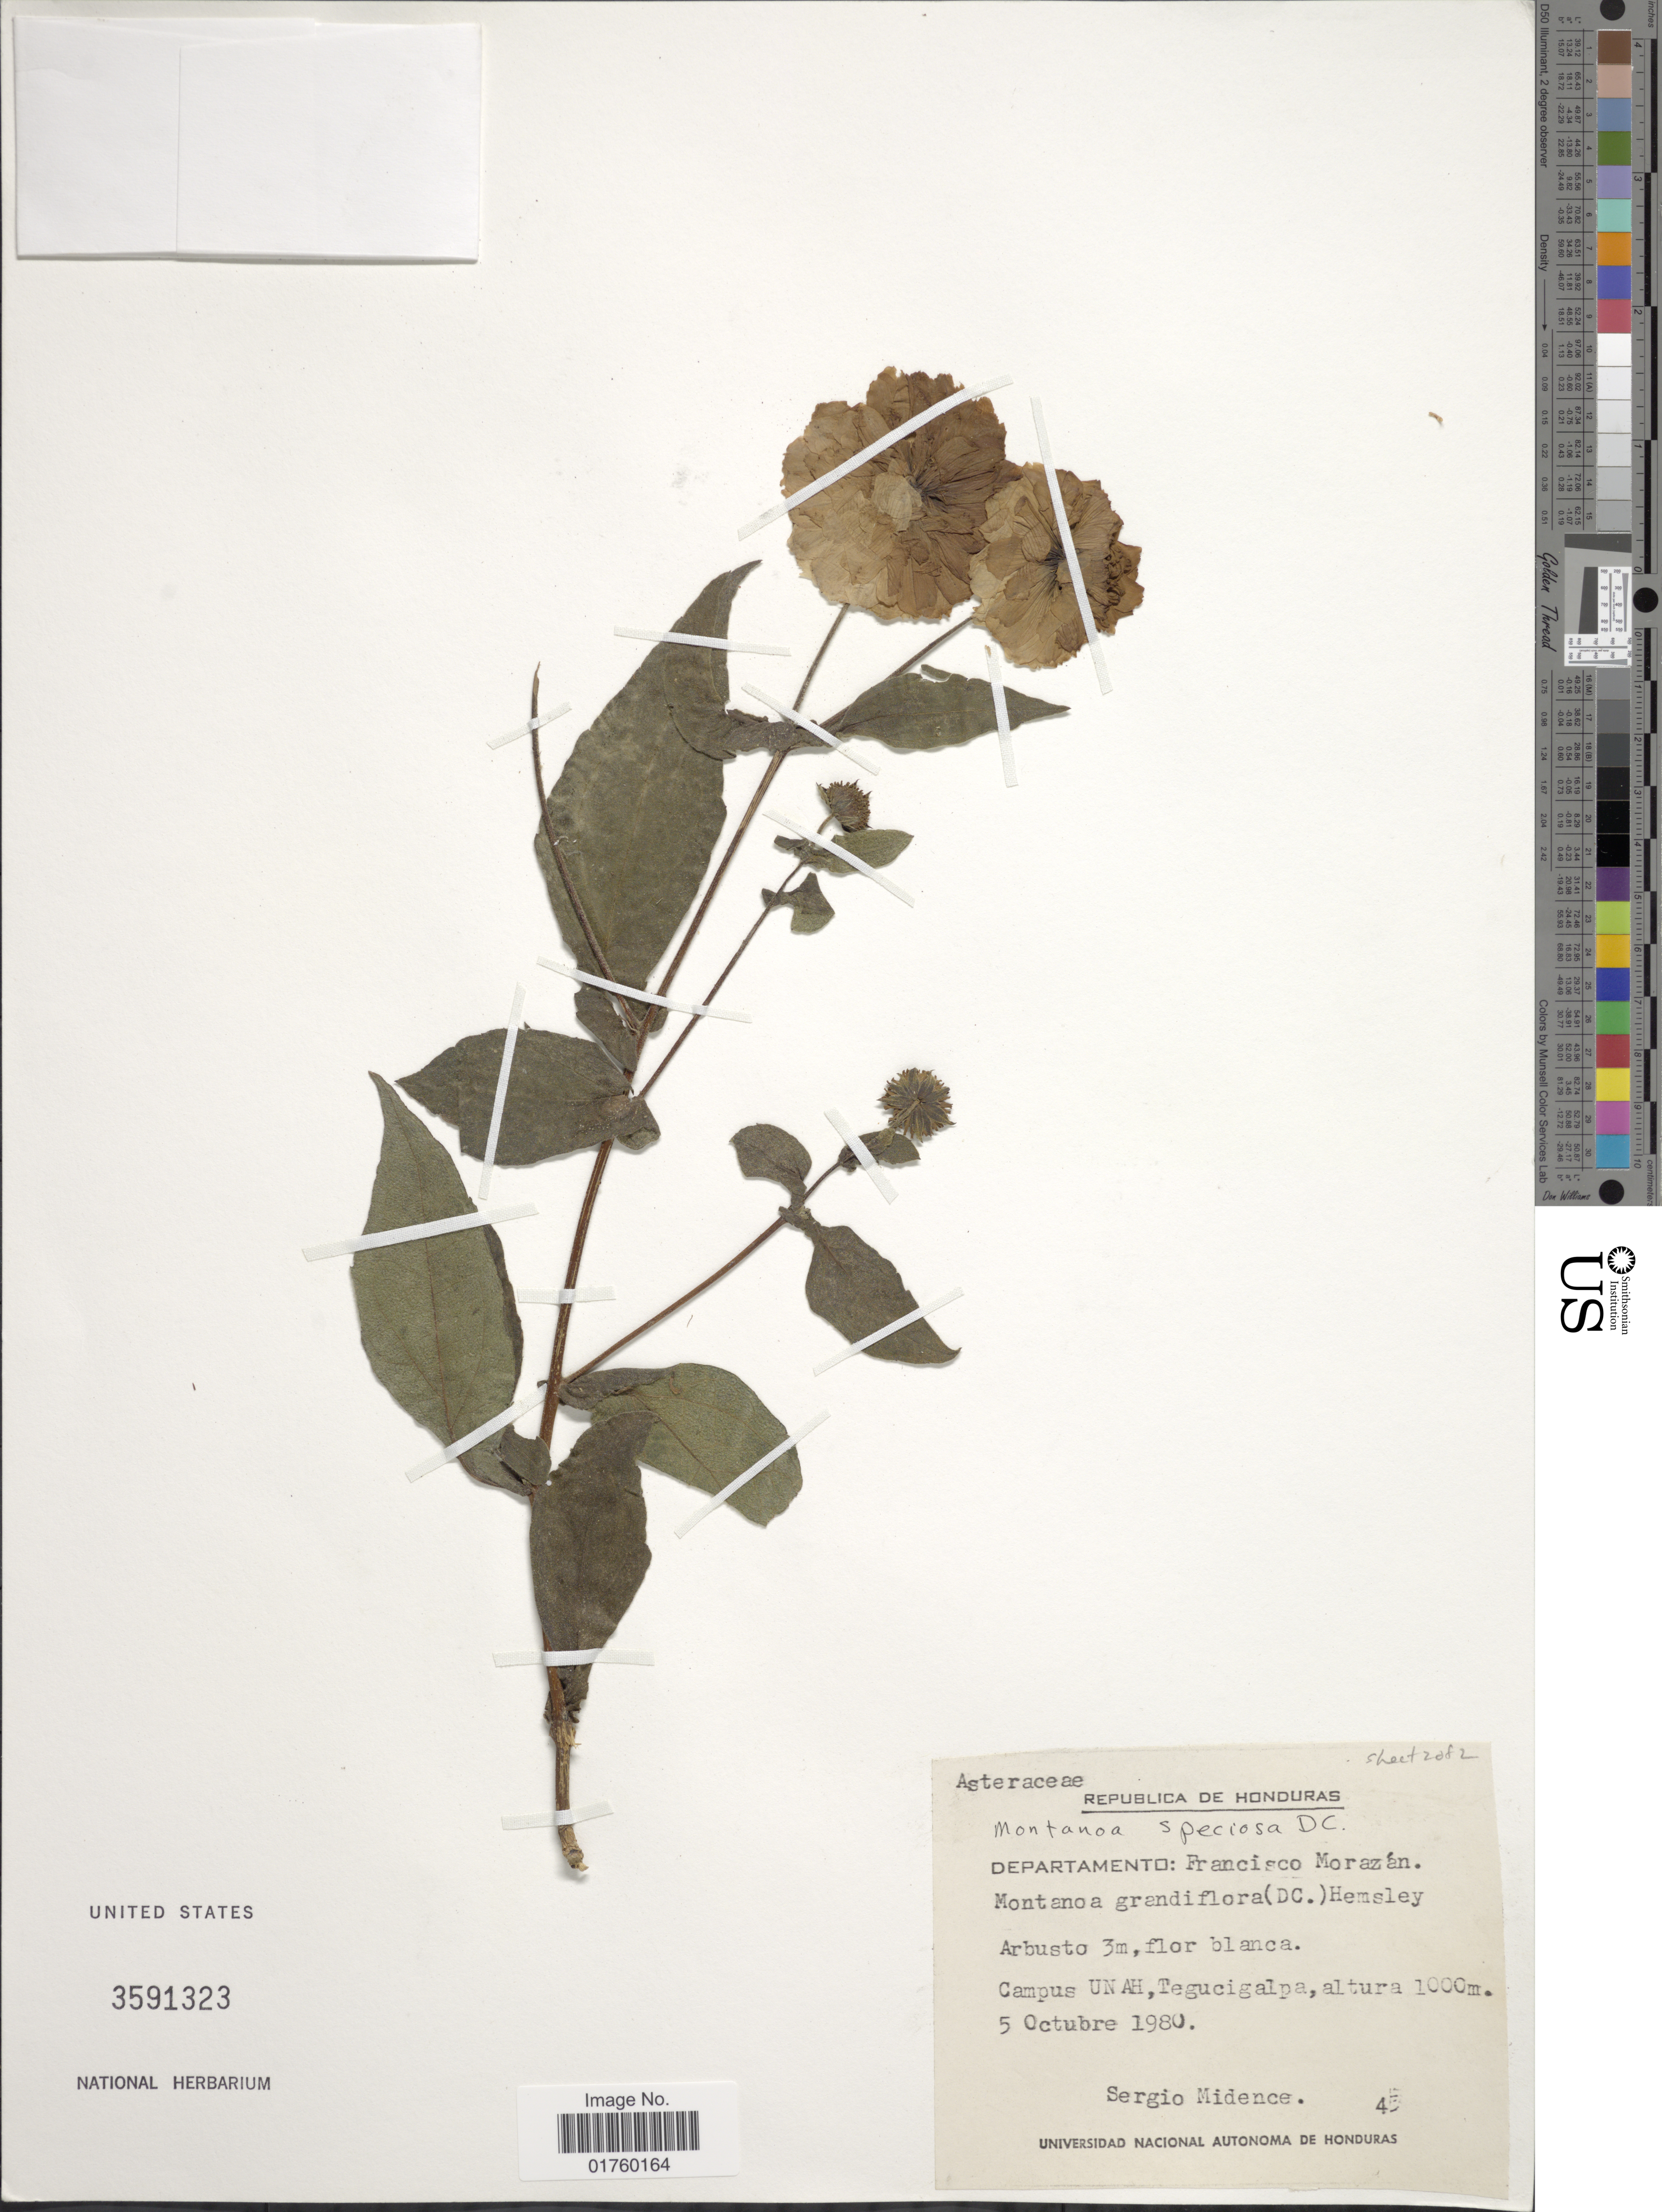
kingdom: Plantae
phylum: Tracheophyta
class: Magnoliopsida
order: Asterales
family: Asteraceae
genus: Montanoa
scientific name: Montanoa speciosa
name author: (DC.) Sch. Bip. ex K. Koch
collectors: S. Midence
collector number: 45*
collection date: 1980-10-05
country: Honduras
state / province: Fco. Morazán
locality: Campus UNAH, Tegucigalpa.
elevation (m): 1000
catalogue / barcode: US 3591323